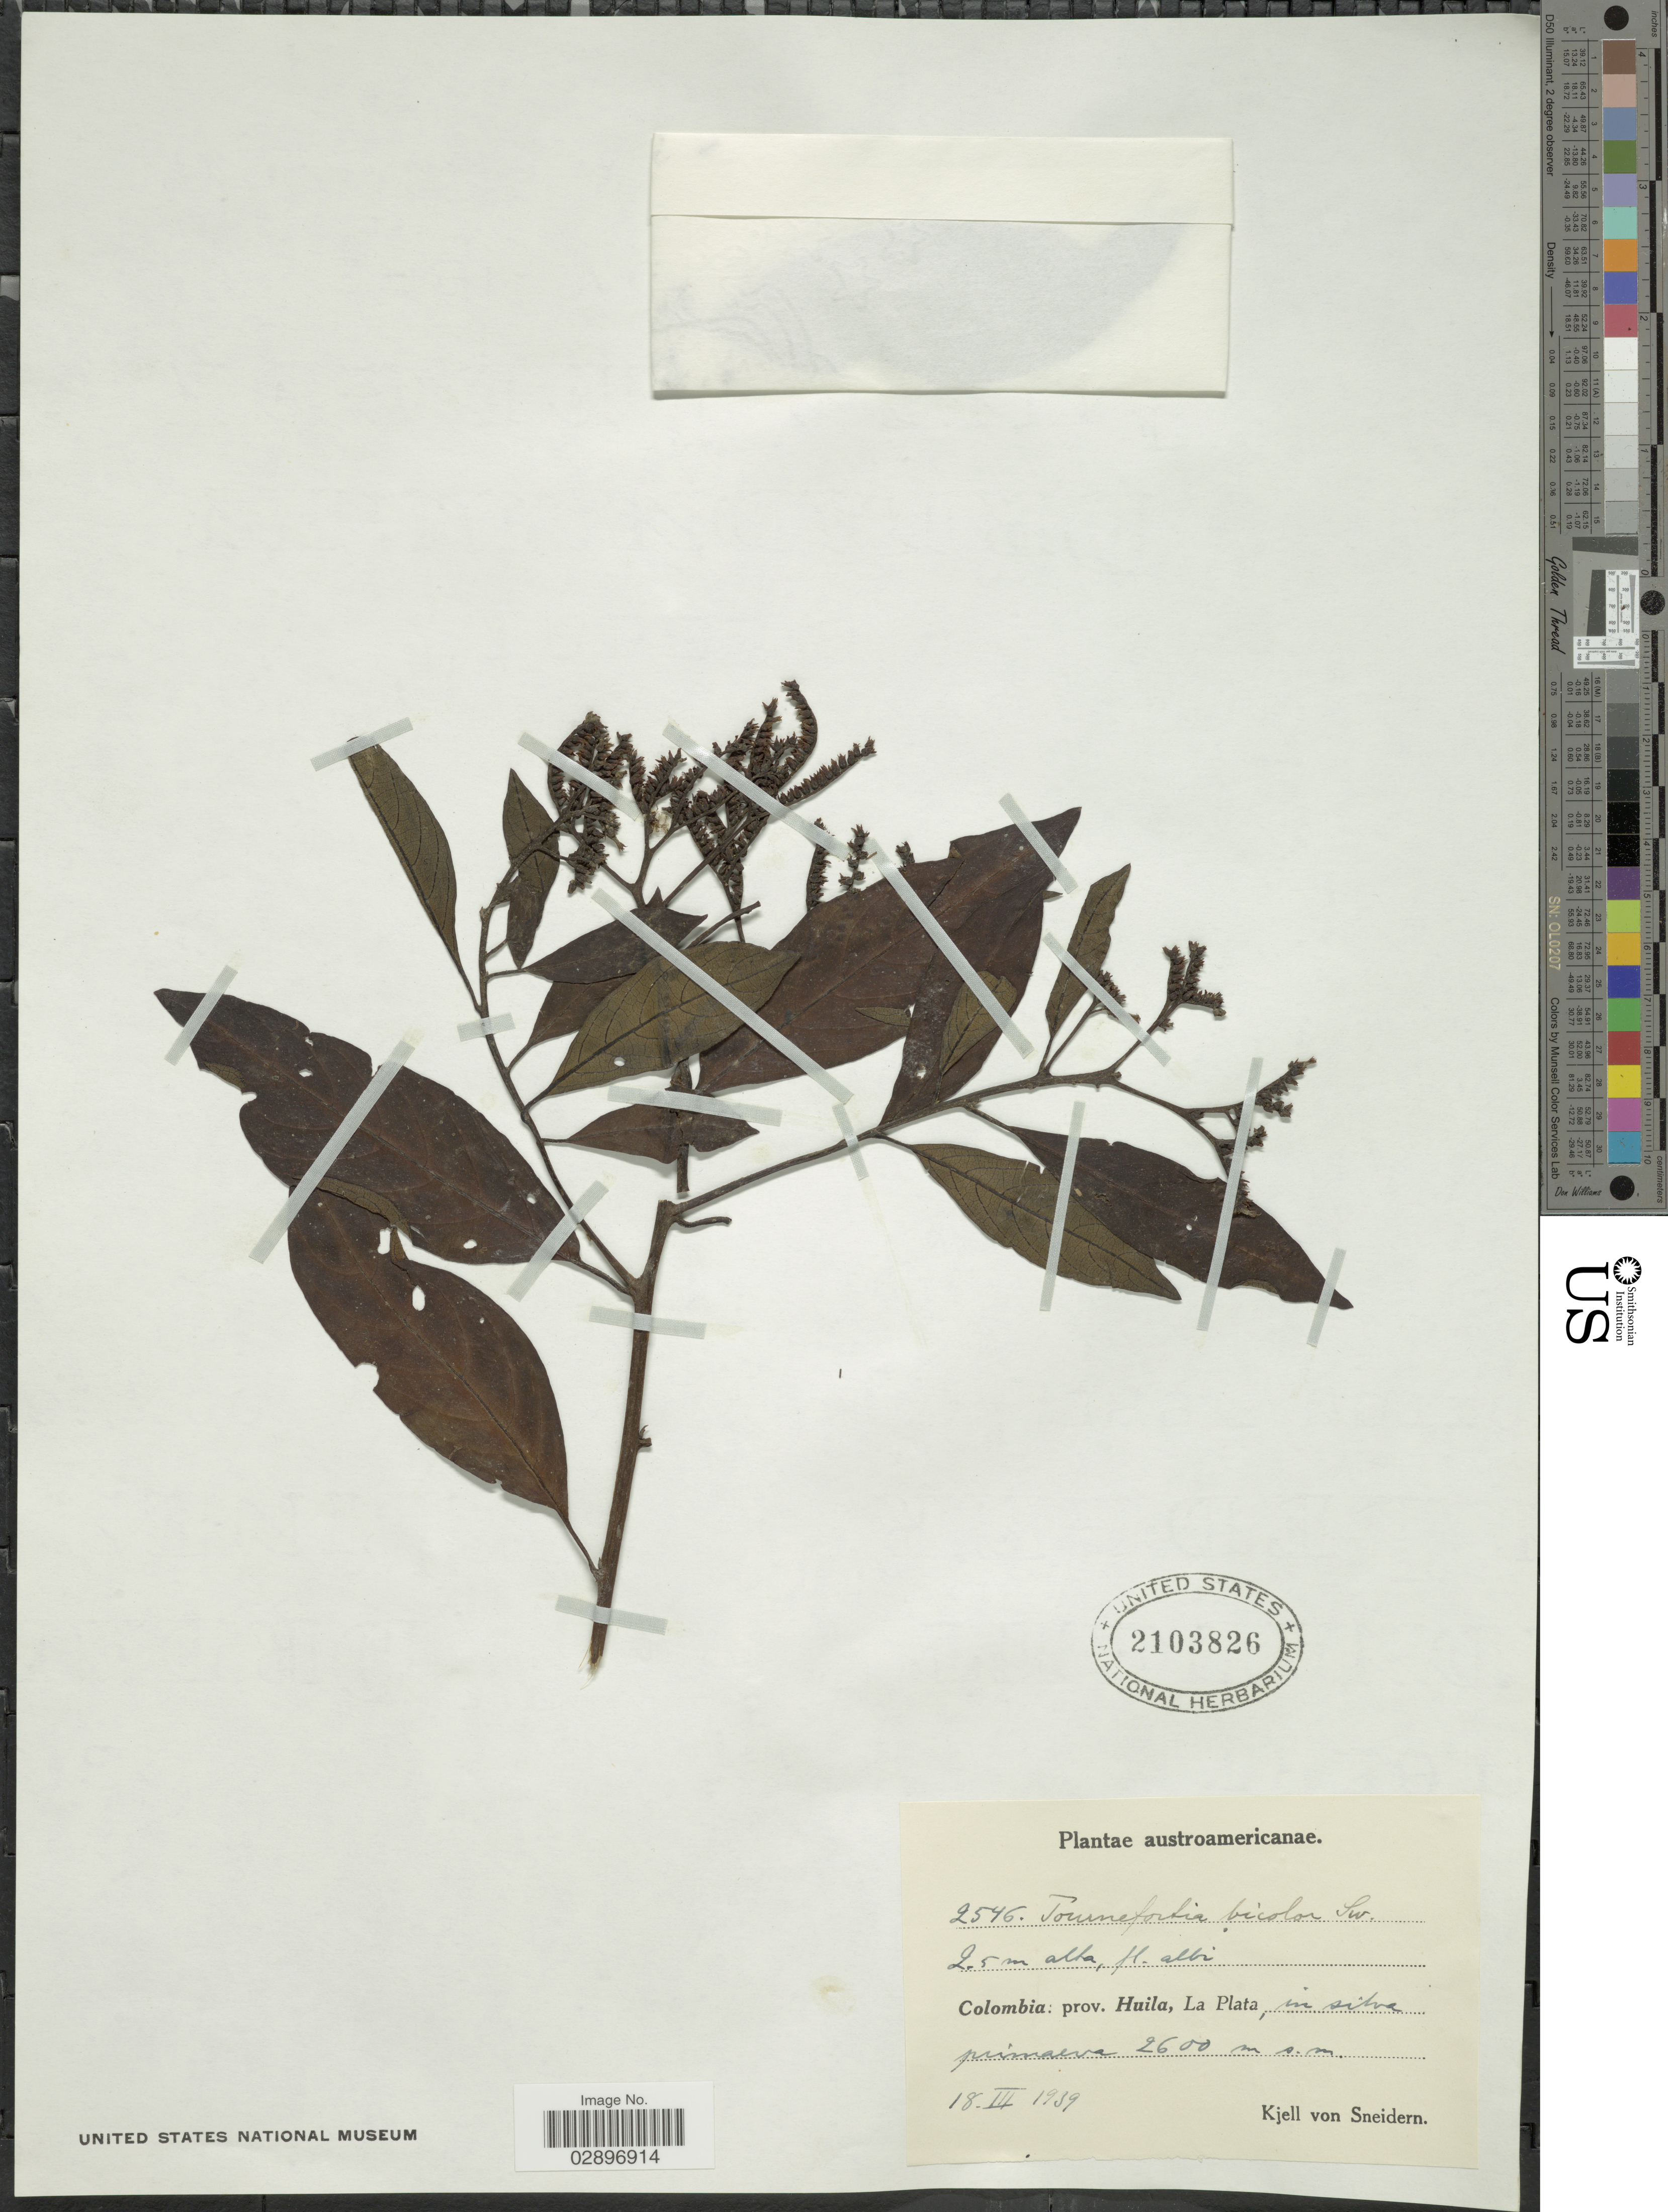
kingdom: Plantae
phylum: Tracheophyta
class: Magnoliopsida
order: Boraginales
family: Heliotropiaceae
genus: Tournefortia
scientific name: Tournefortia bicolor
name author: Sw.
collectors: K. von Sneidern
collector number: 2546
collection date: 1939-03-18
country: Colombia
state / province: Huila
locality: La Plata, in silva primaeva.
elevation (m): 2600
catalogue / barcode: US 2103826